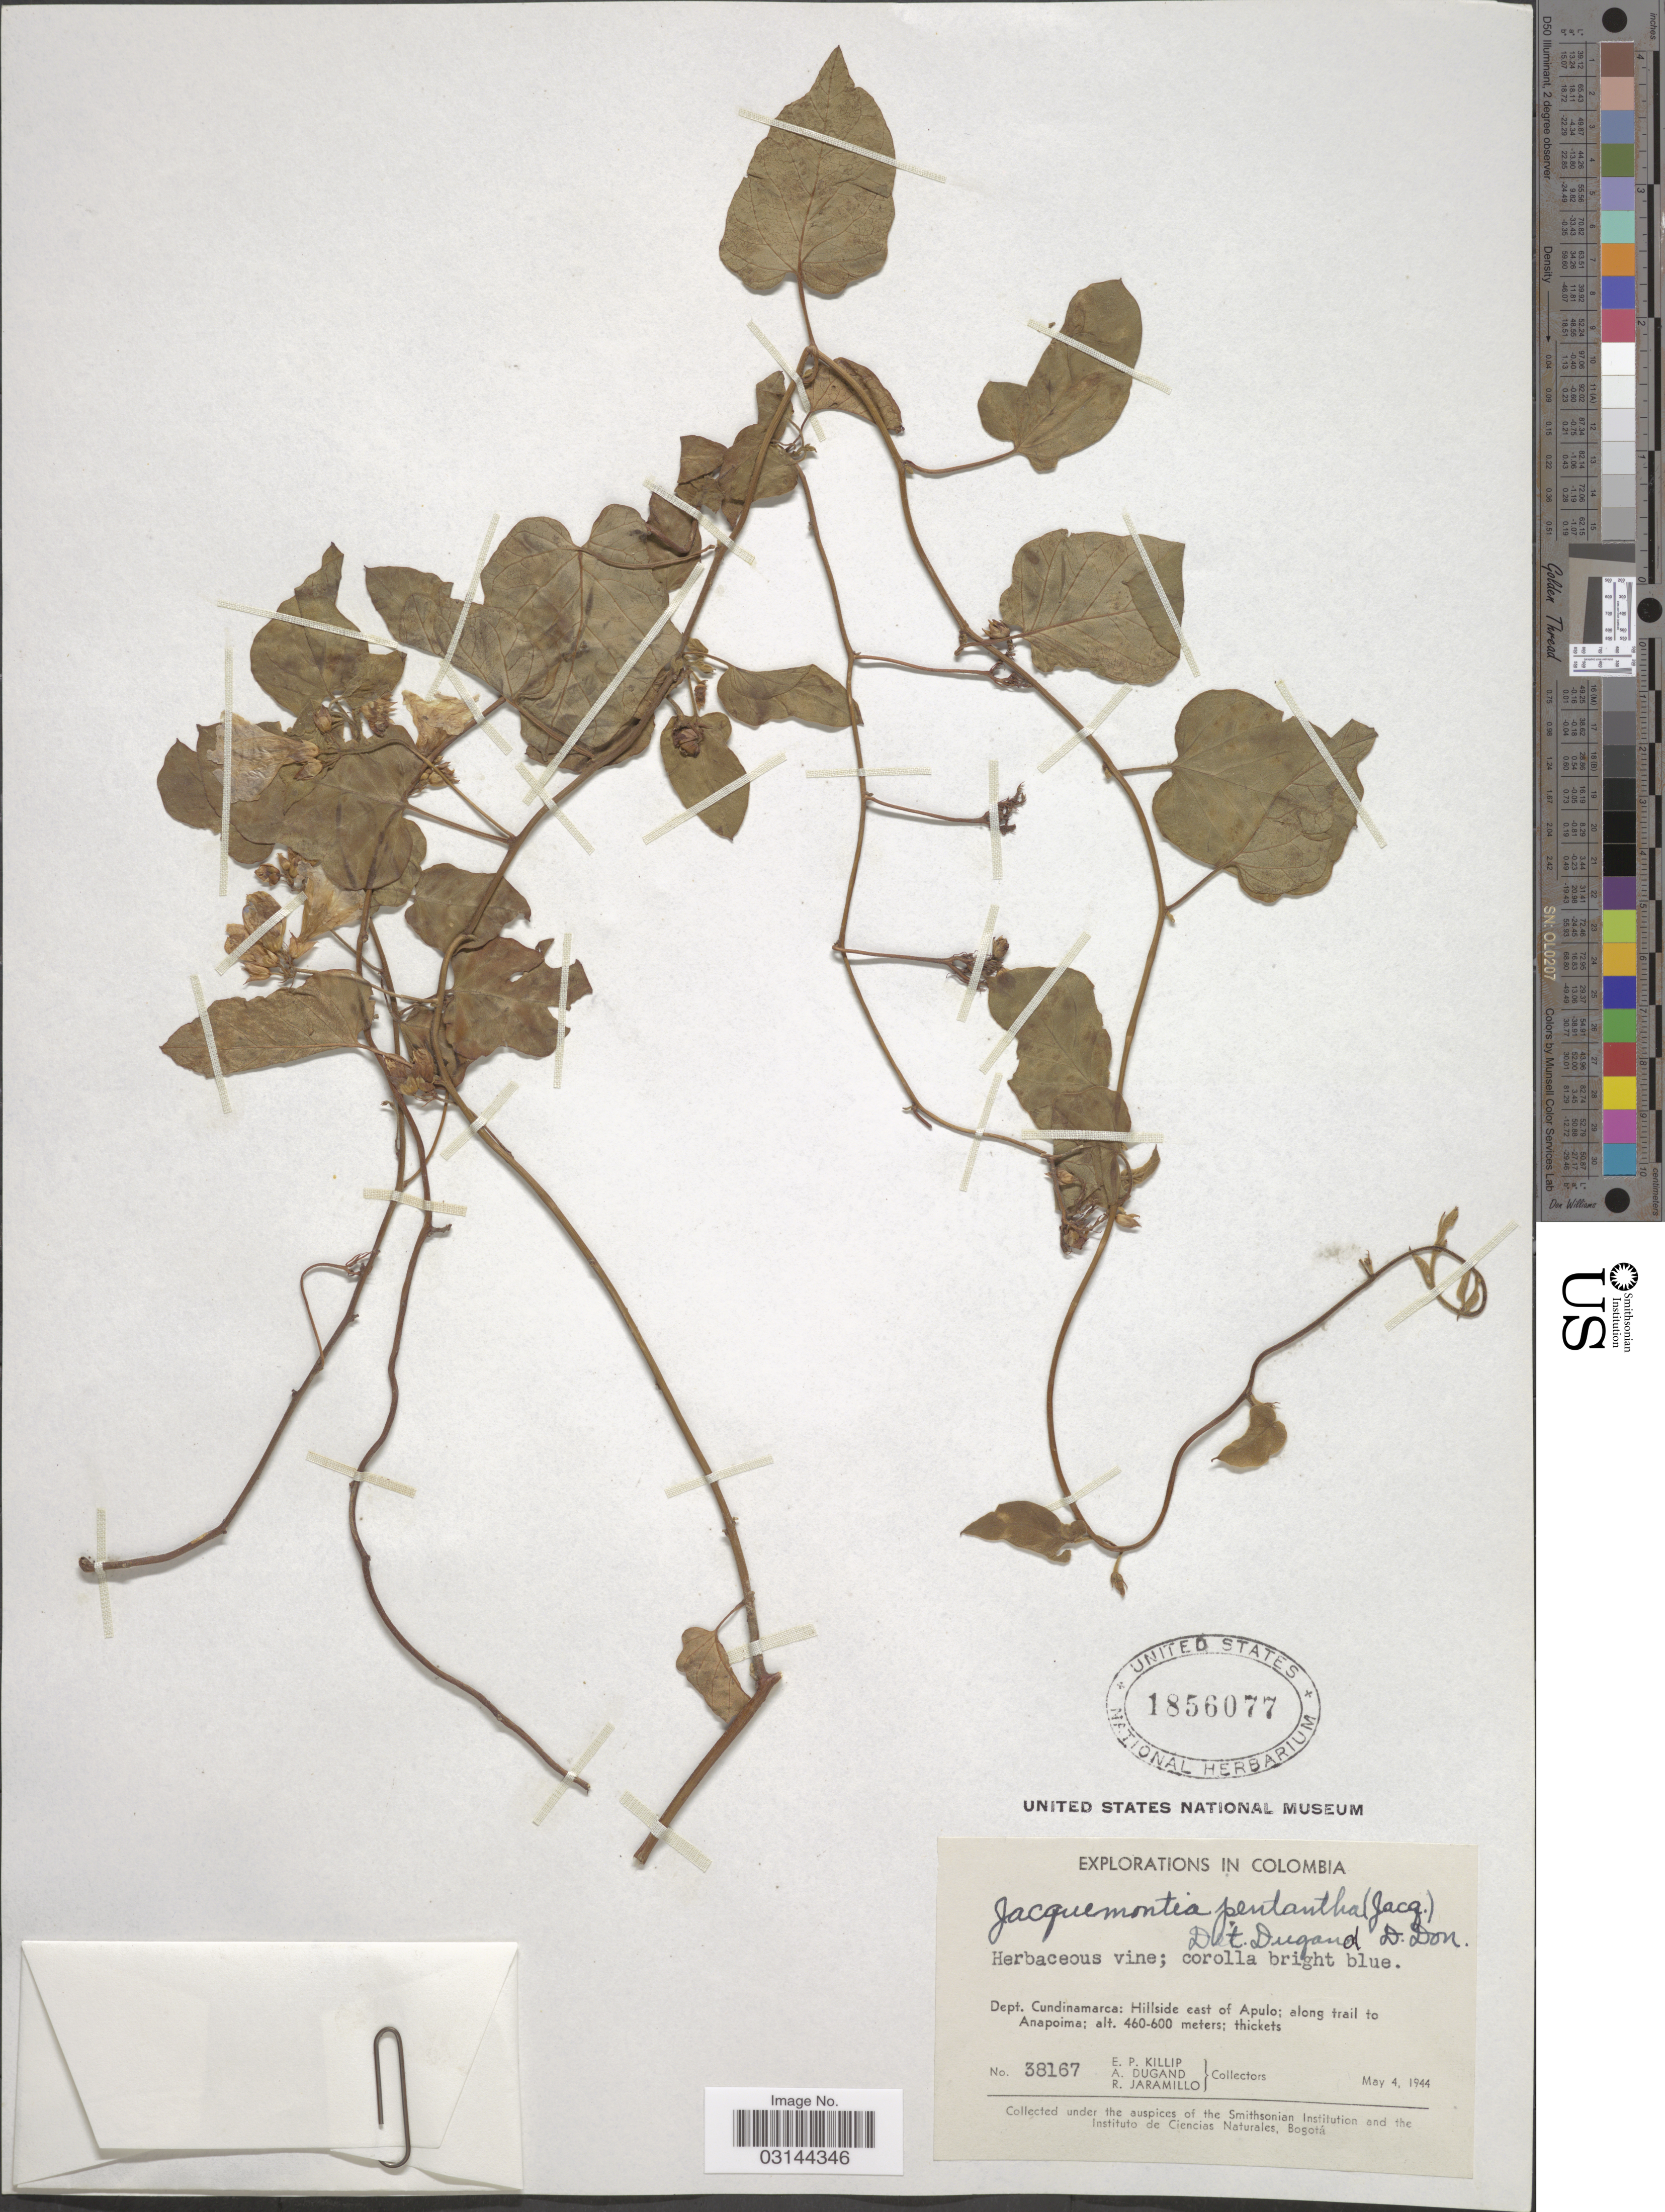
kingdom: Plantae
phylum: Tracheophyta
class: Magnoliopsida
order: Solanales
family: Convolvulaceae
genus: Jacquemontia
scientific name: Jacquemontia pentanthos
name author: (Jacq.) G. Don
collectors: E. P. Killip, A. Dugand & R. Jaramillo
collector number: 38167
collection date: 1944-05-04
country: Colombia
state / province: Cundinamarca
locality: Dept. Cundinamarca: Hillside east of Apulo; along trail to Anapoima.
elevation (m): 460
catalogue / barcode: US 1856077